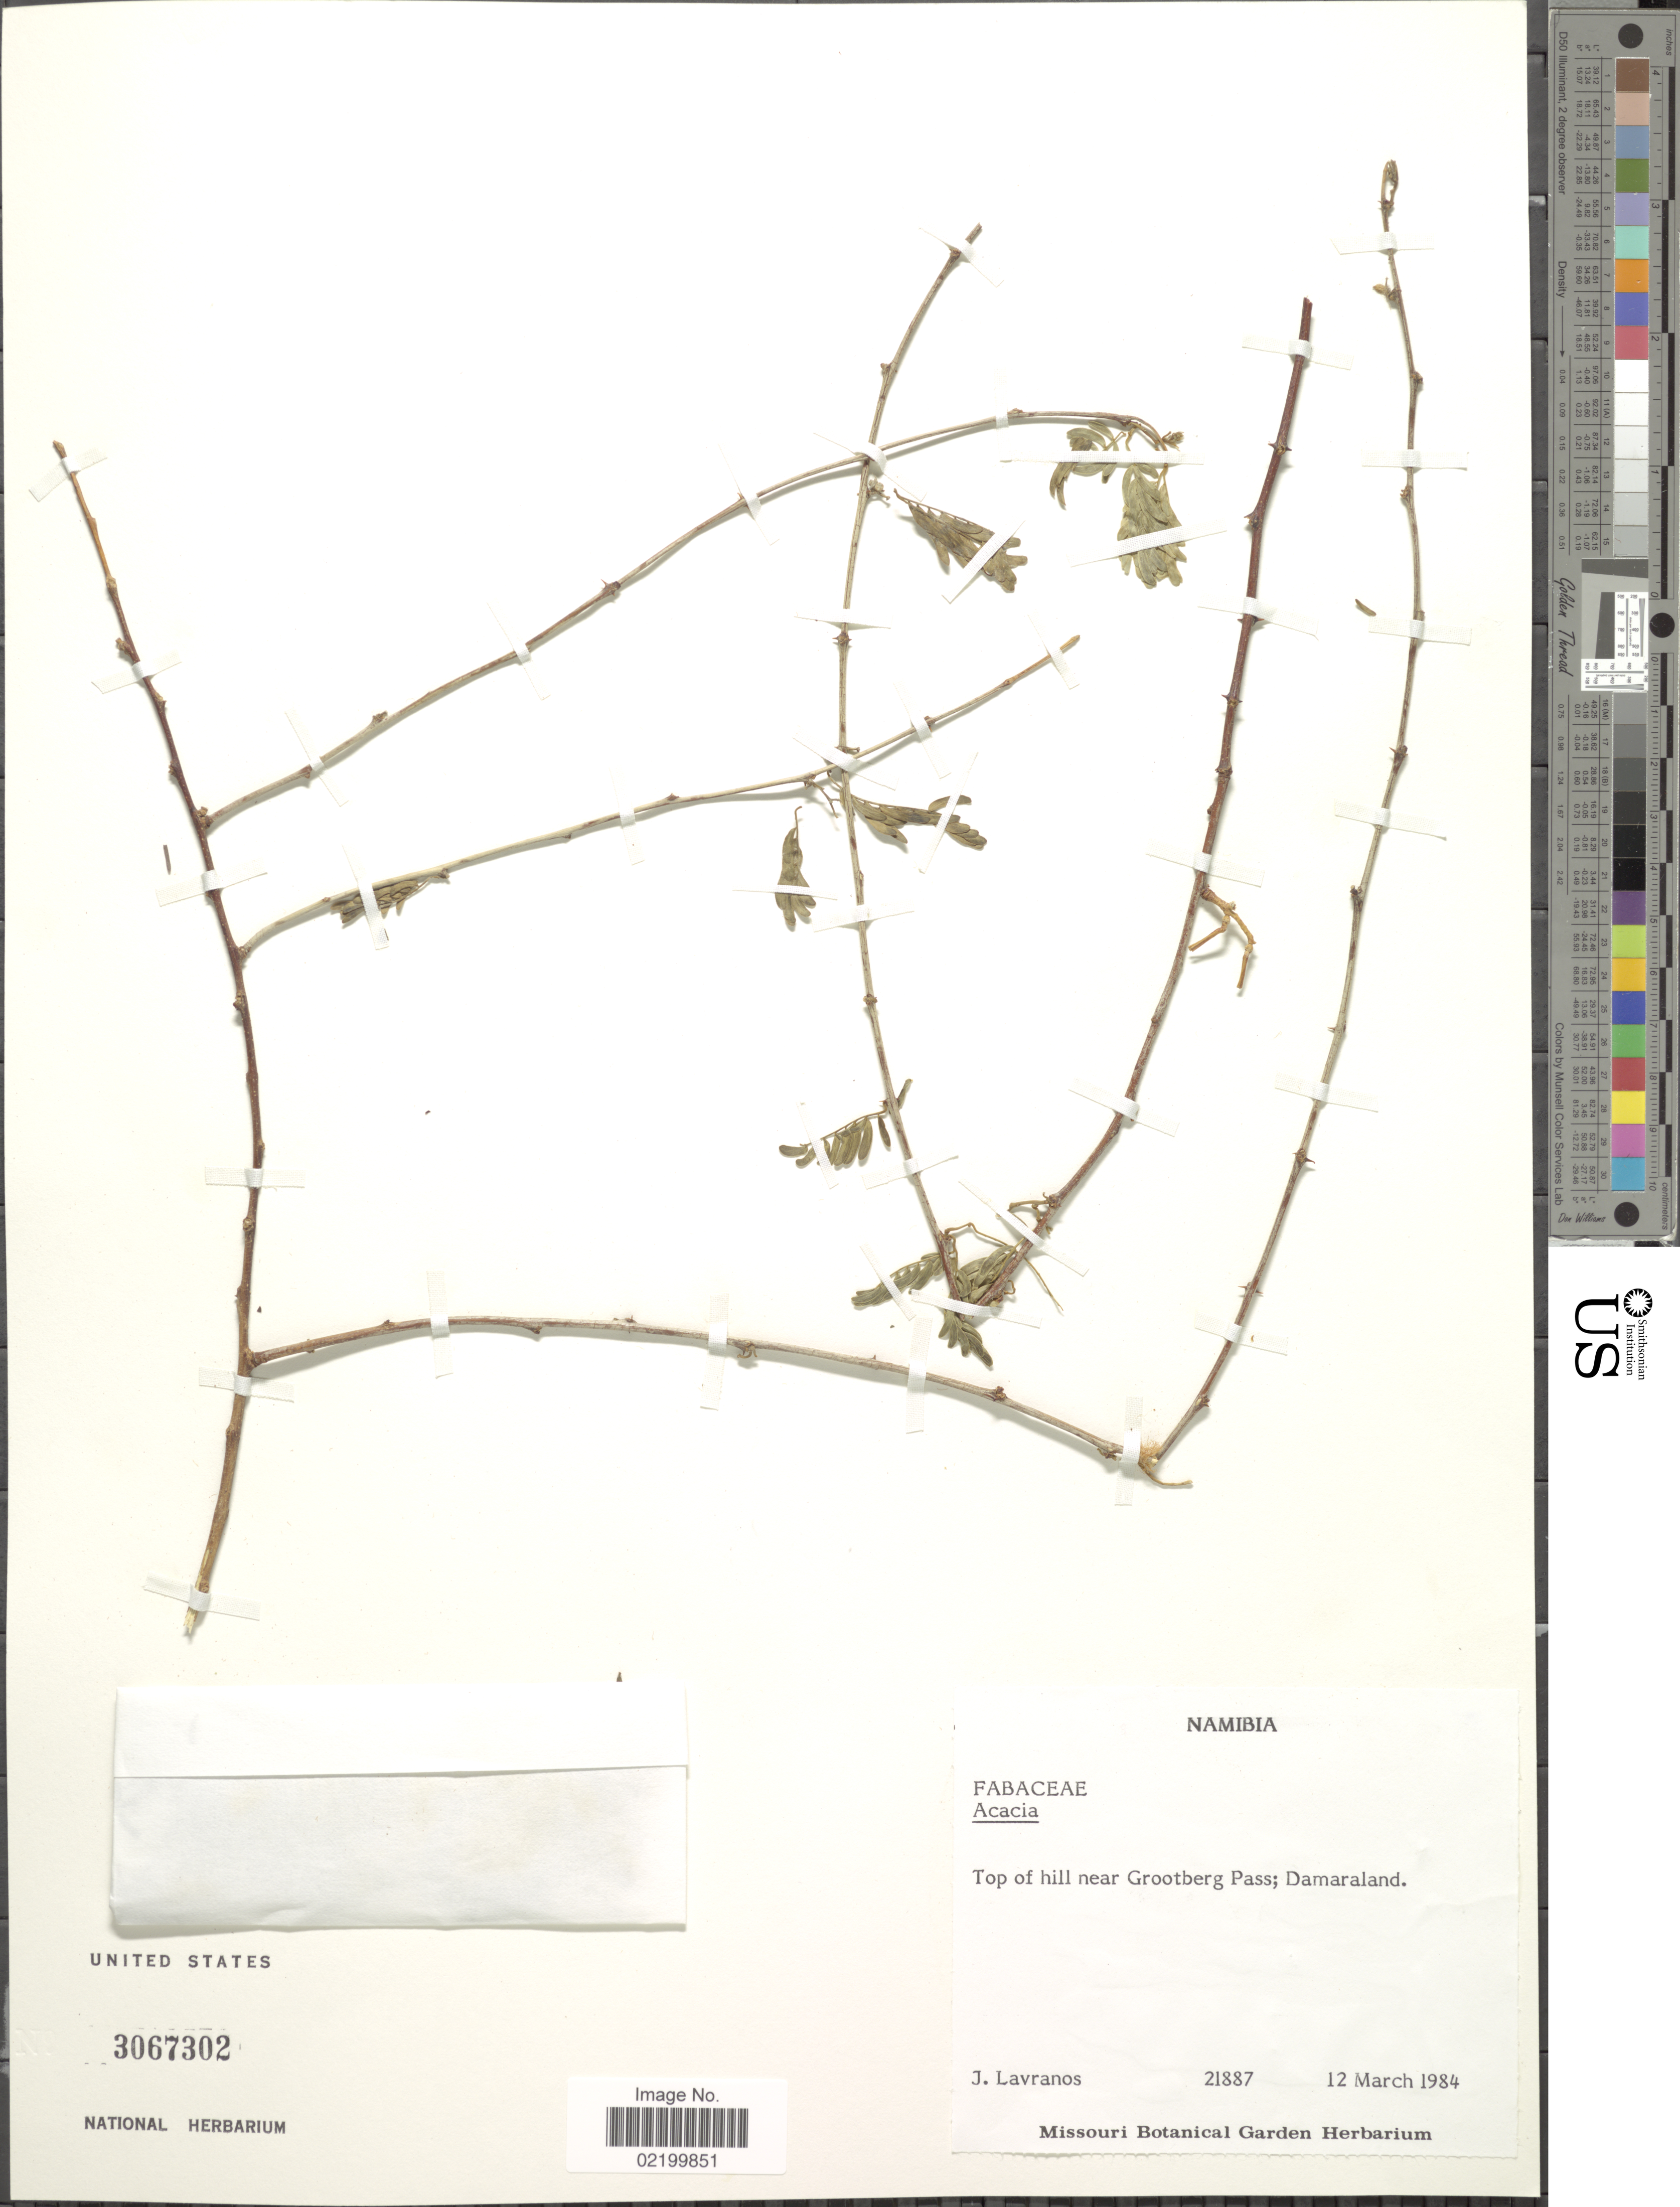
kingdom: Plantae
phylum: Tracheophyta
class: Magnoliopsida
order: Fabales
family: Fabaceae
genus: Vachellia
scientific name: Vachellia sp.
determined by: Strong, M. T., (US), Smithsonian Institution - National Museum of Natural History (UNITED STATES)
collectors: J. Lavranos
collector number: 21887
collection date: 1984-03-12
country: Namibia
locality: Top of hill near Grootberg Pass; Damaraland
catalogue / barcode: US 3067302